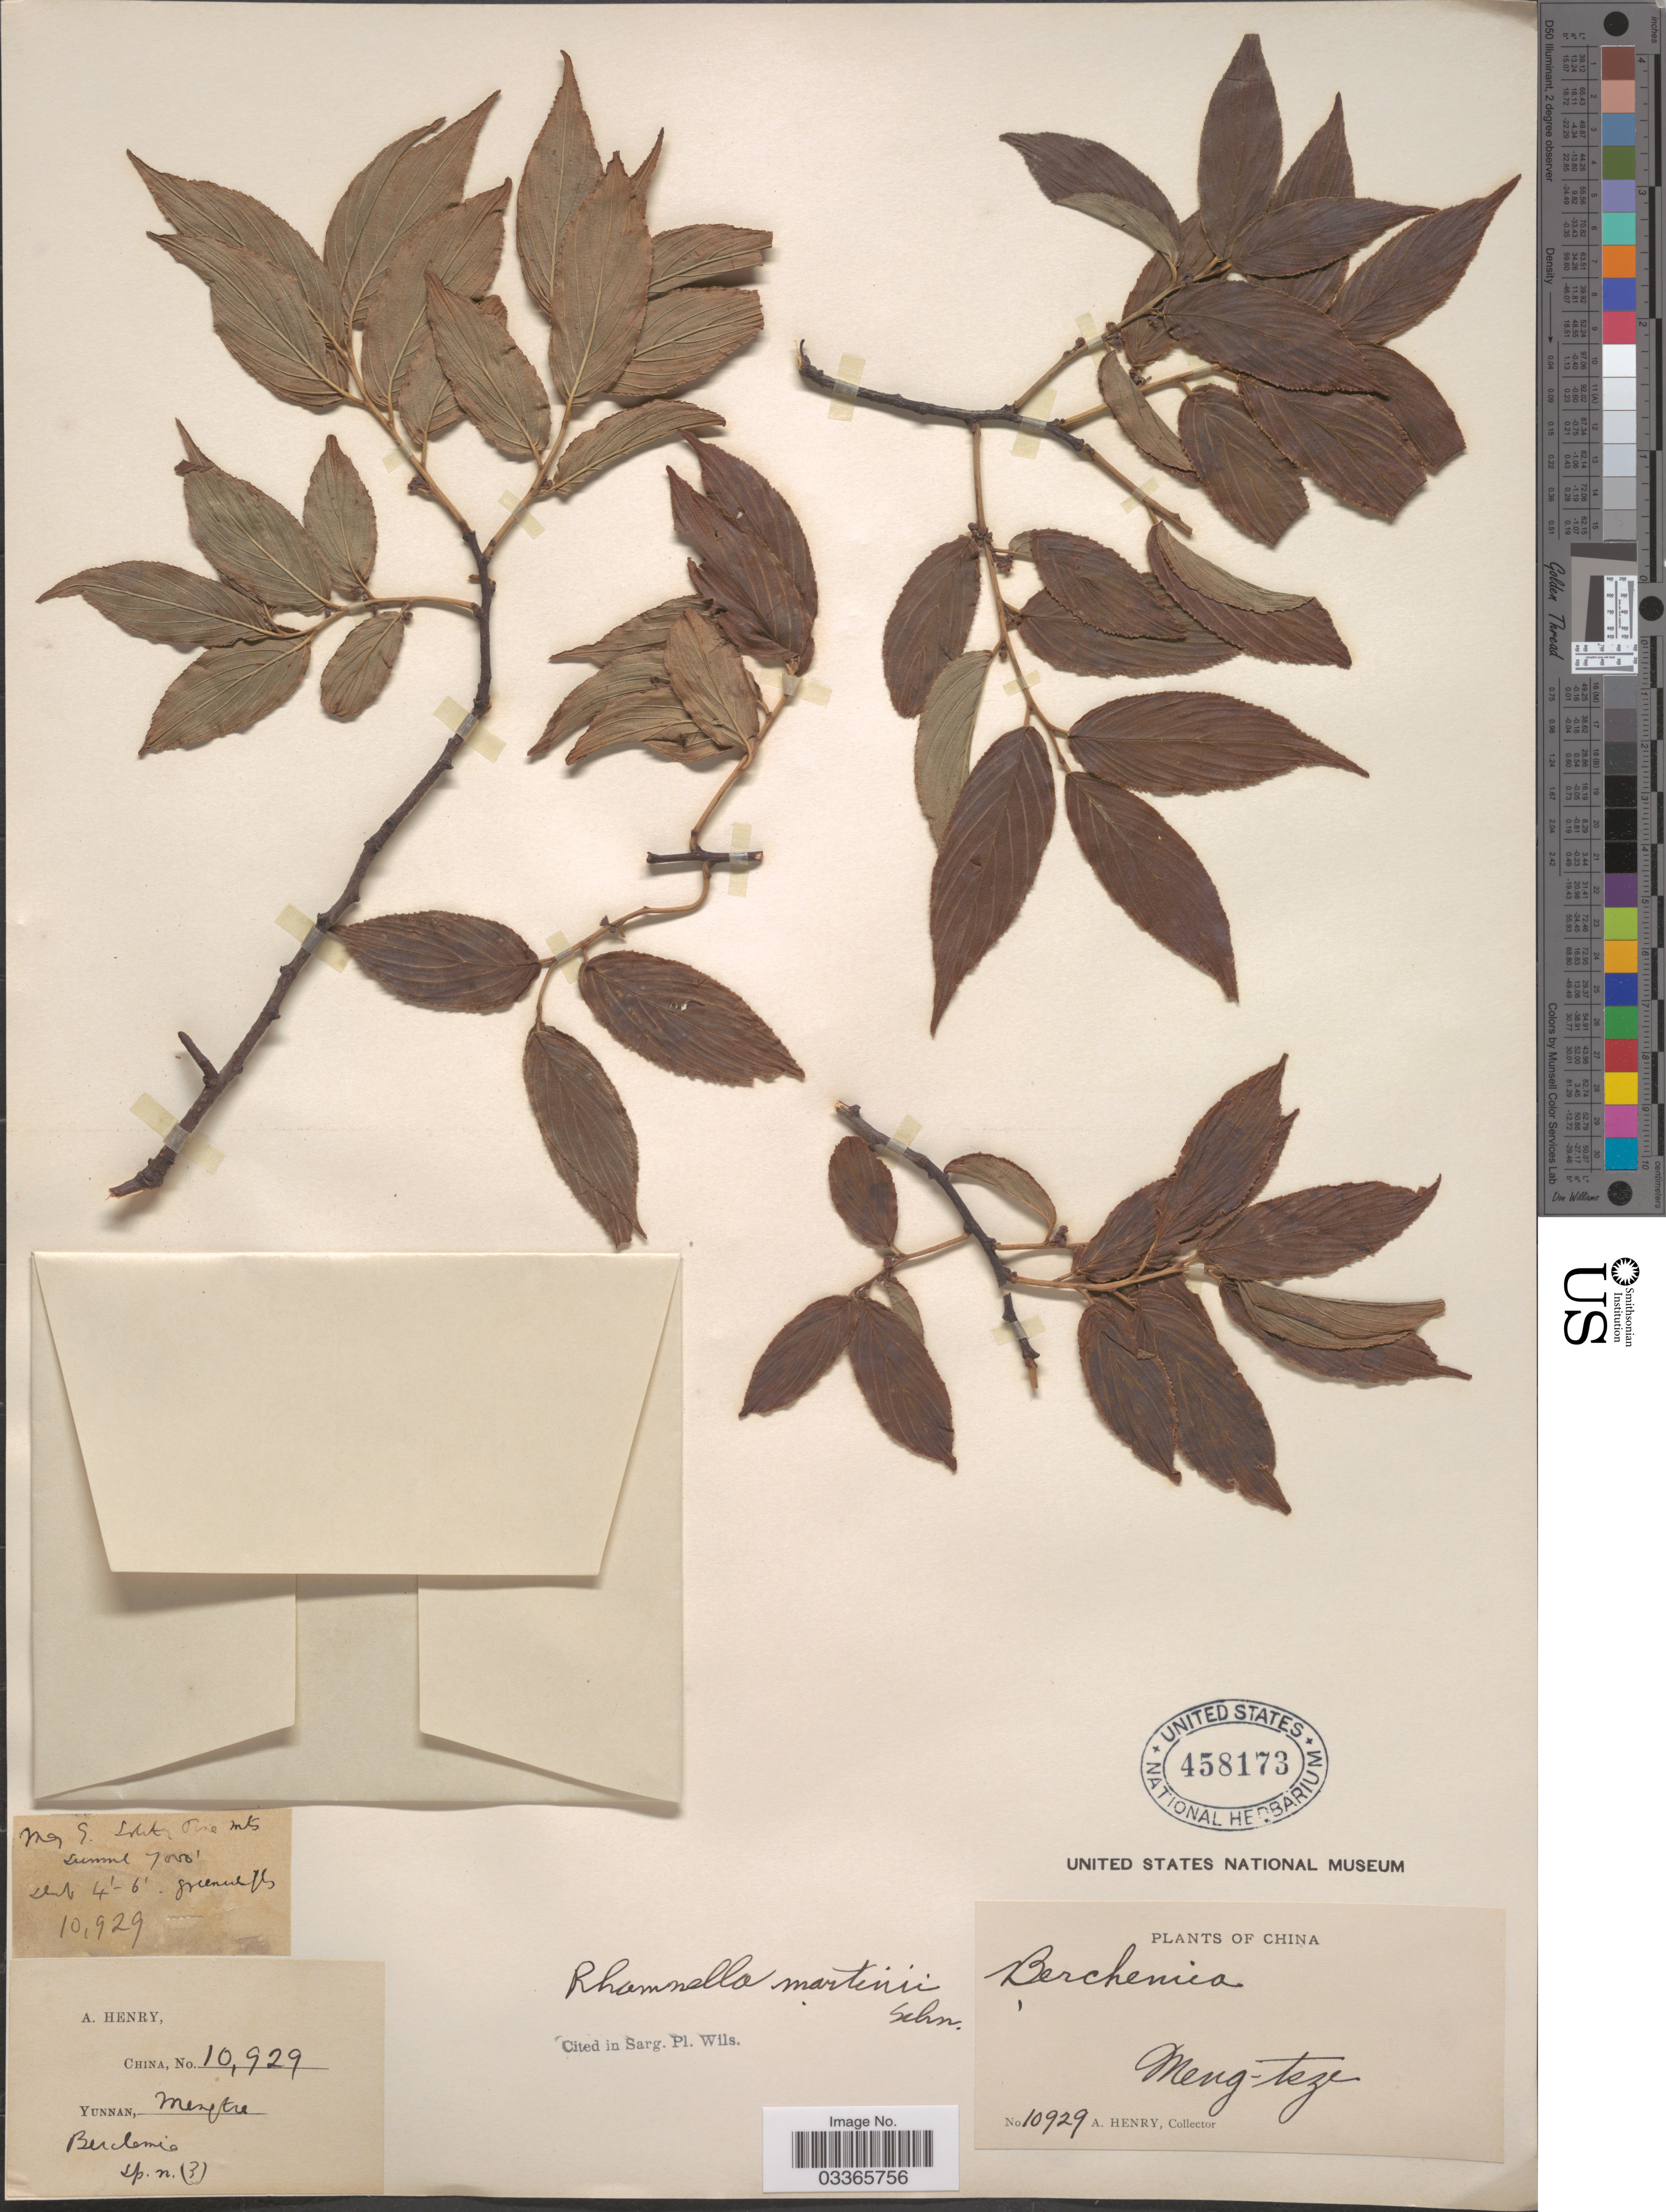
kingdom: Plantae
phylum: Tracheophyta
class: Magnoliopsida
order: Rosales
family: Rhamnaceae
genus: Rhamnella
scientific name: Rhamnella martinii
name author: (H. Lév.) C.K. Schneid.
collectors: A. Henry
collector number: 10929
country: China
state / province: Yunnan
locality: Meng-tsze. [illegible text] Pine Mts. Berclemia.[unsure placement]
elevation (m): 2743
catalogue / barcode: US 458173